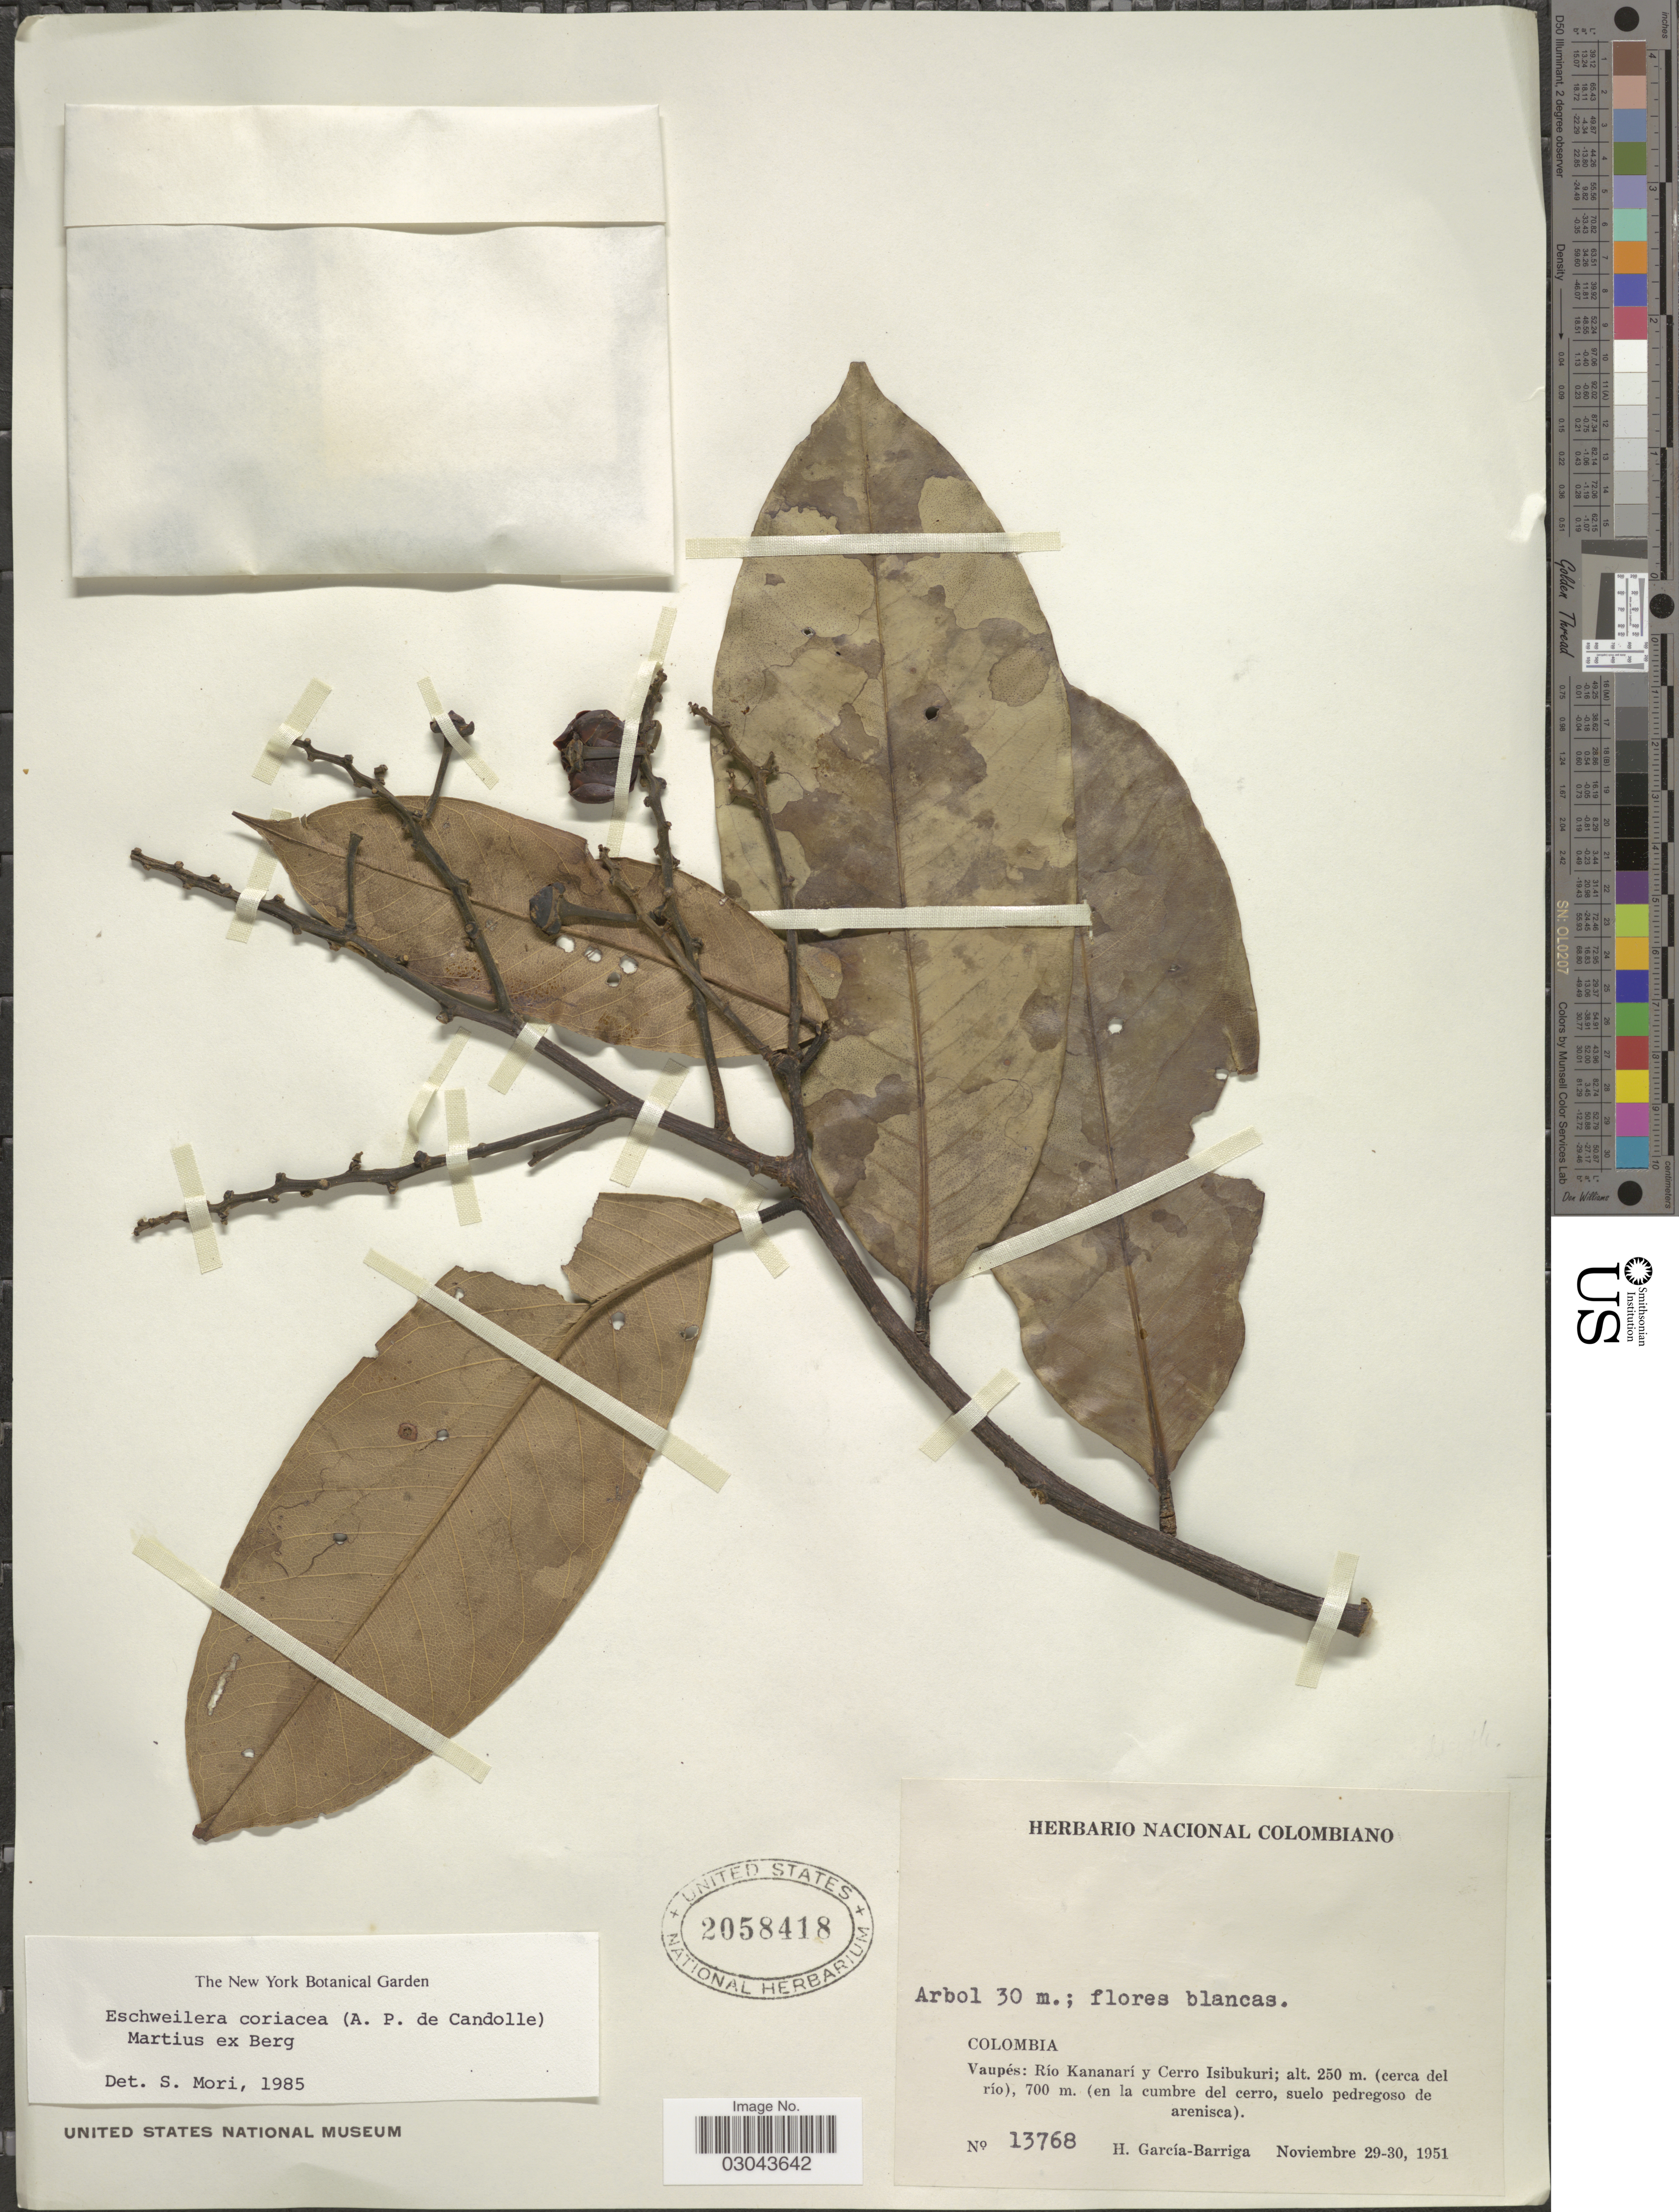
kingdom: Plantae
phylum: Tracheophyta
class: Magnoliopsida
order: Ericales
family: Lecythidaceae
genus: Eschweilera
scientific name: Eschweilera coriacea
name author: (DC.) S.A. Mori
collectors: H. García Barriga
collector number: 13768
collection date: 1951-11-29/1951-11-30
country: Colombia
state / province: Vaupés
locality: Río Kananarí y Cerro Isibukuri; (cerca del río), (en la cumbre del cerro, suelo pedregoso de arenisca).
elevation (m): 250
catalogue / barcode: US 2058418